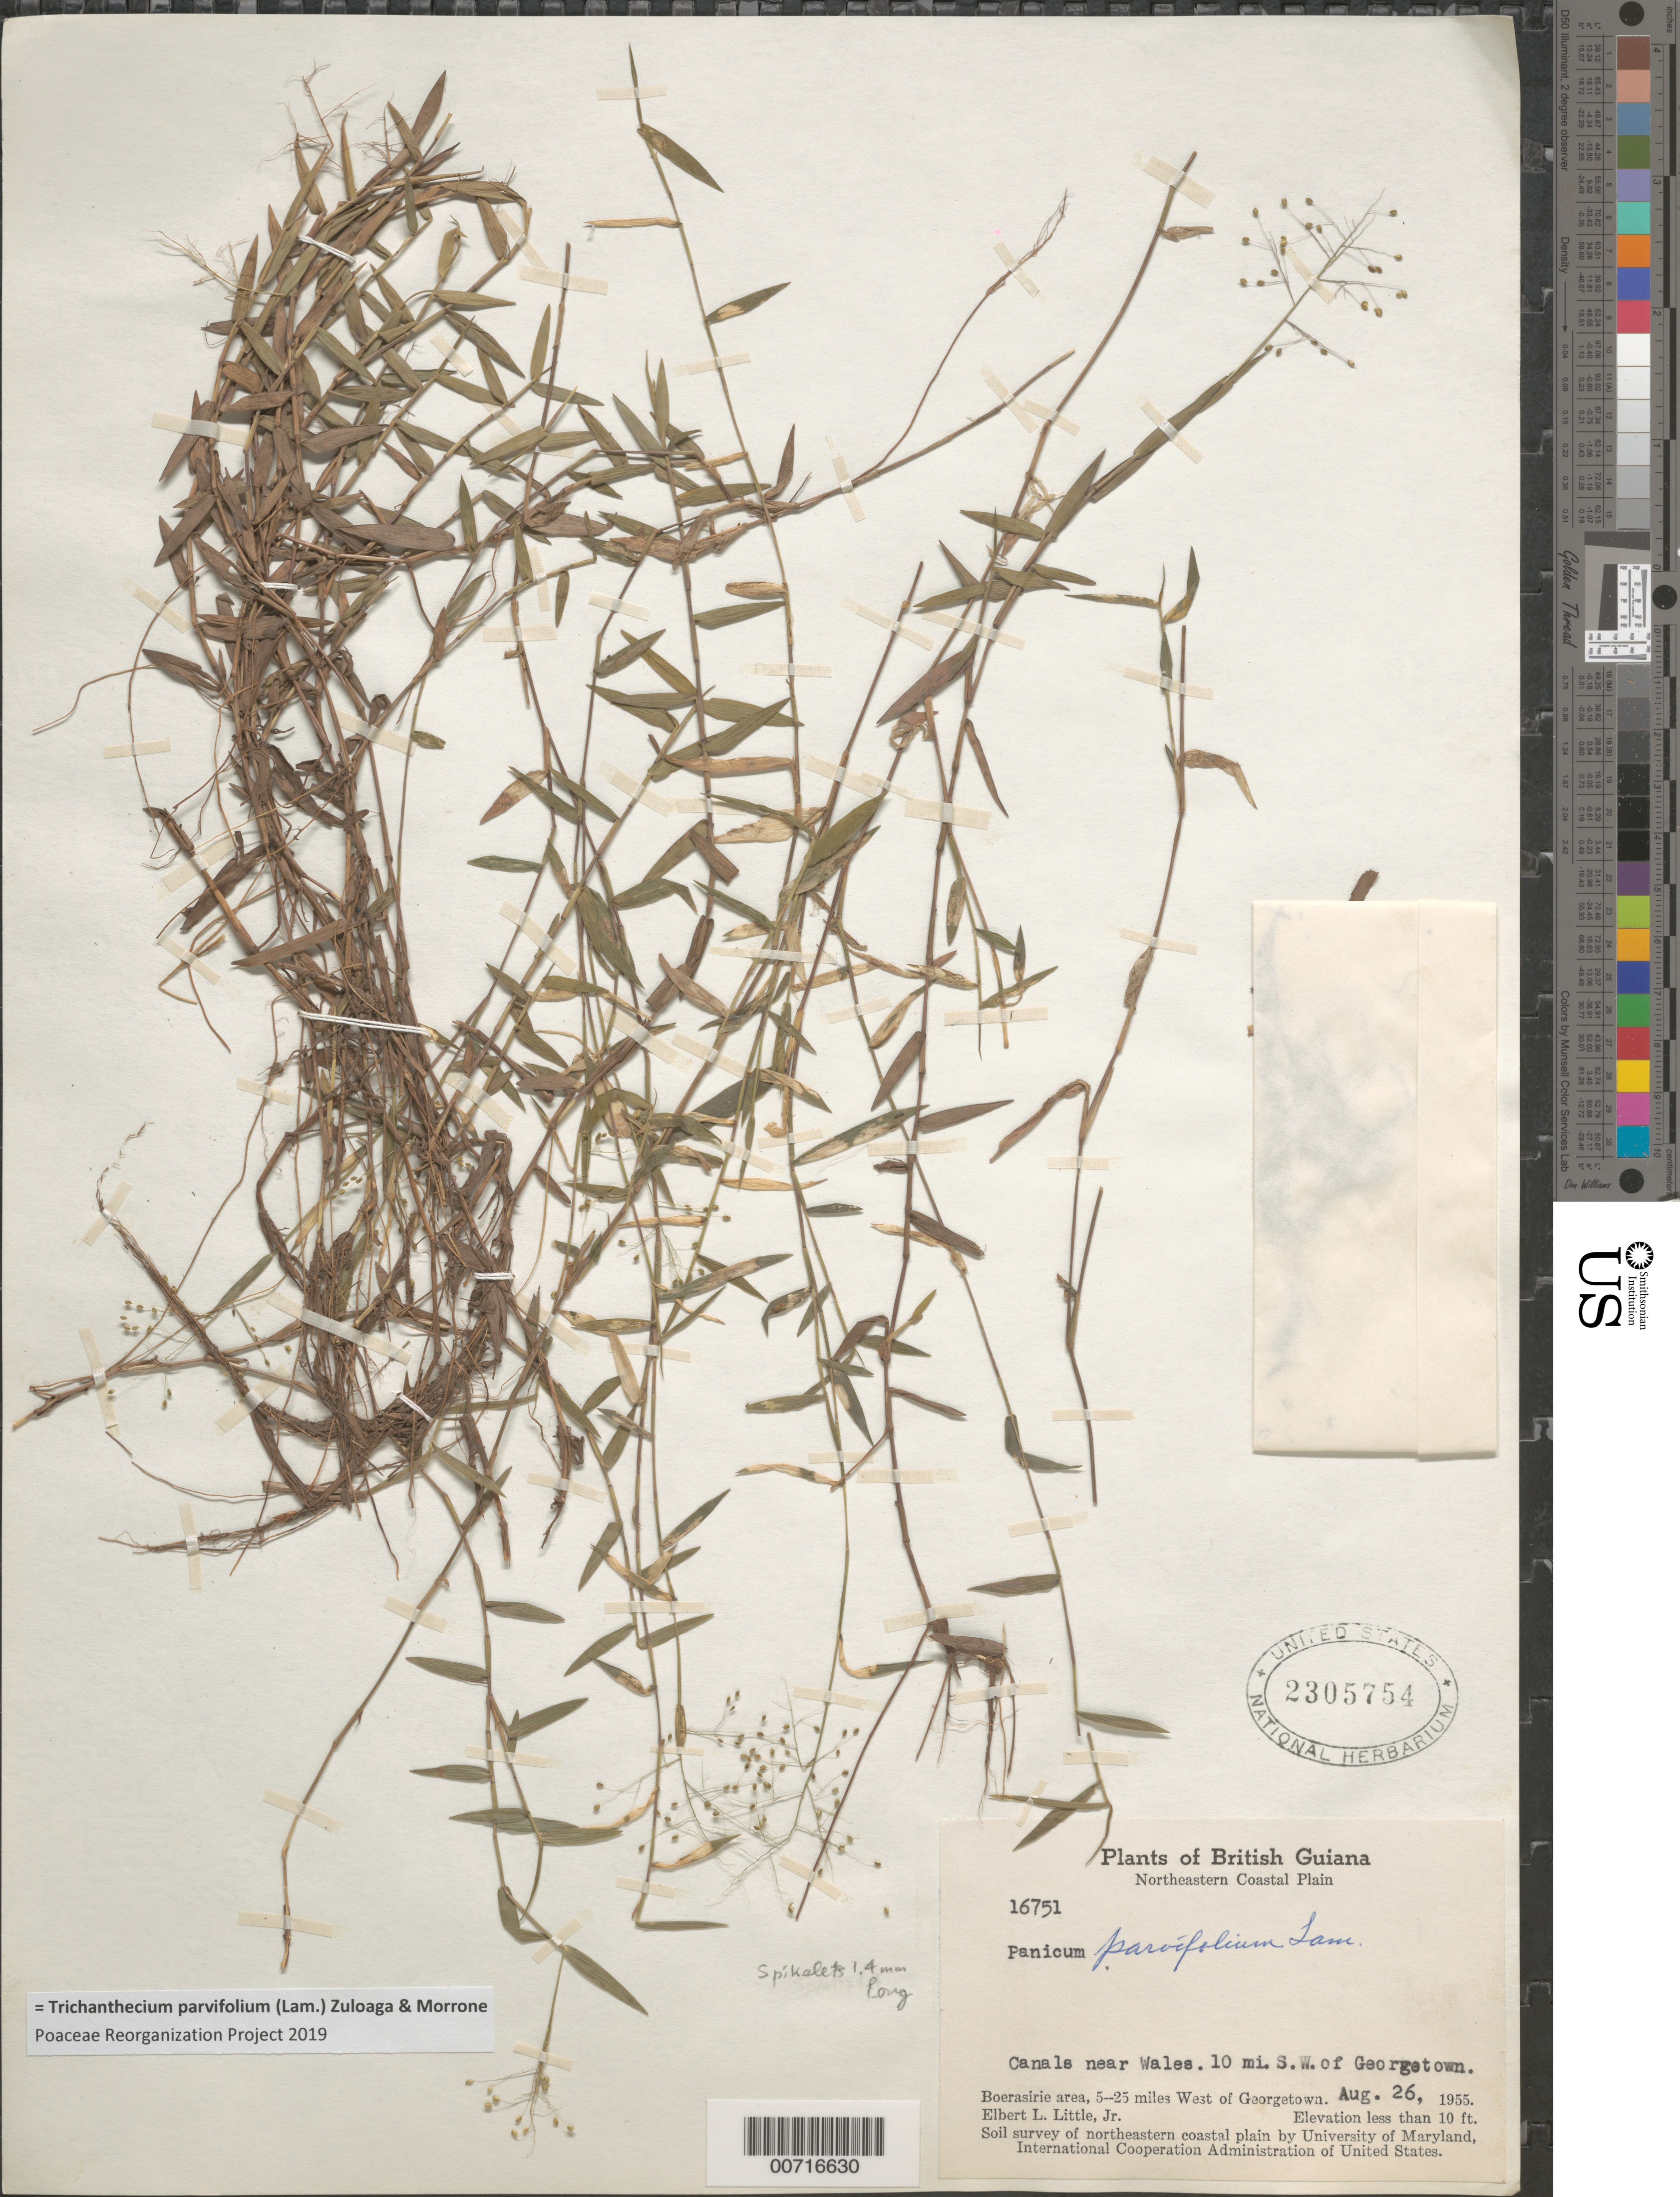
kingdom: Plantae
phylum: Tracheophyta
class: Liliopsida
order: Poales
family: Poaceae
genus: Trichanthecium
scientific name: Trichanthecium parvifolium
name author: (Lam.) Zuloaga & Morrone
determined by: Poaceae Reorganization Project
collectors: E. L. Little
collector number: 16751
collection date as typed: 26-Aug-55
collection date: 1955-08-26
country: Guyana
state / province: Essequibo Isl-W. Demerara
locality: Boerasirie area, near Wales, 10 mi. SW of Georgetown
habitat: Canals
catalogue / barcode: US 2305754